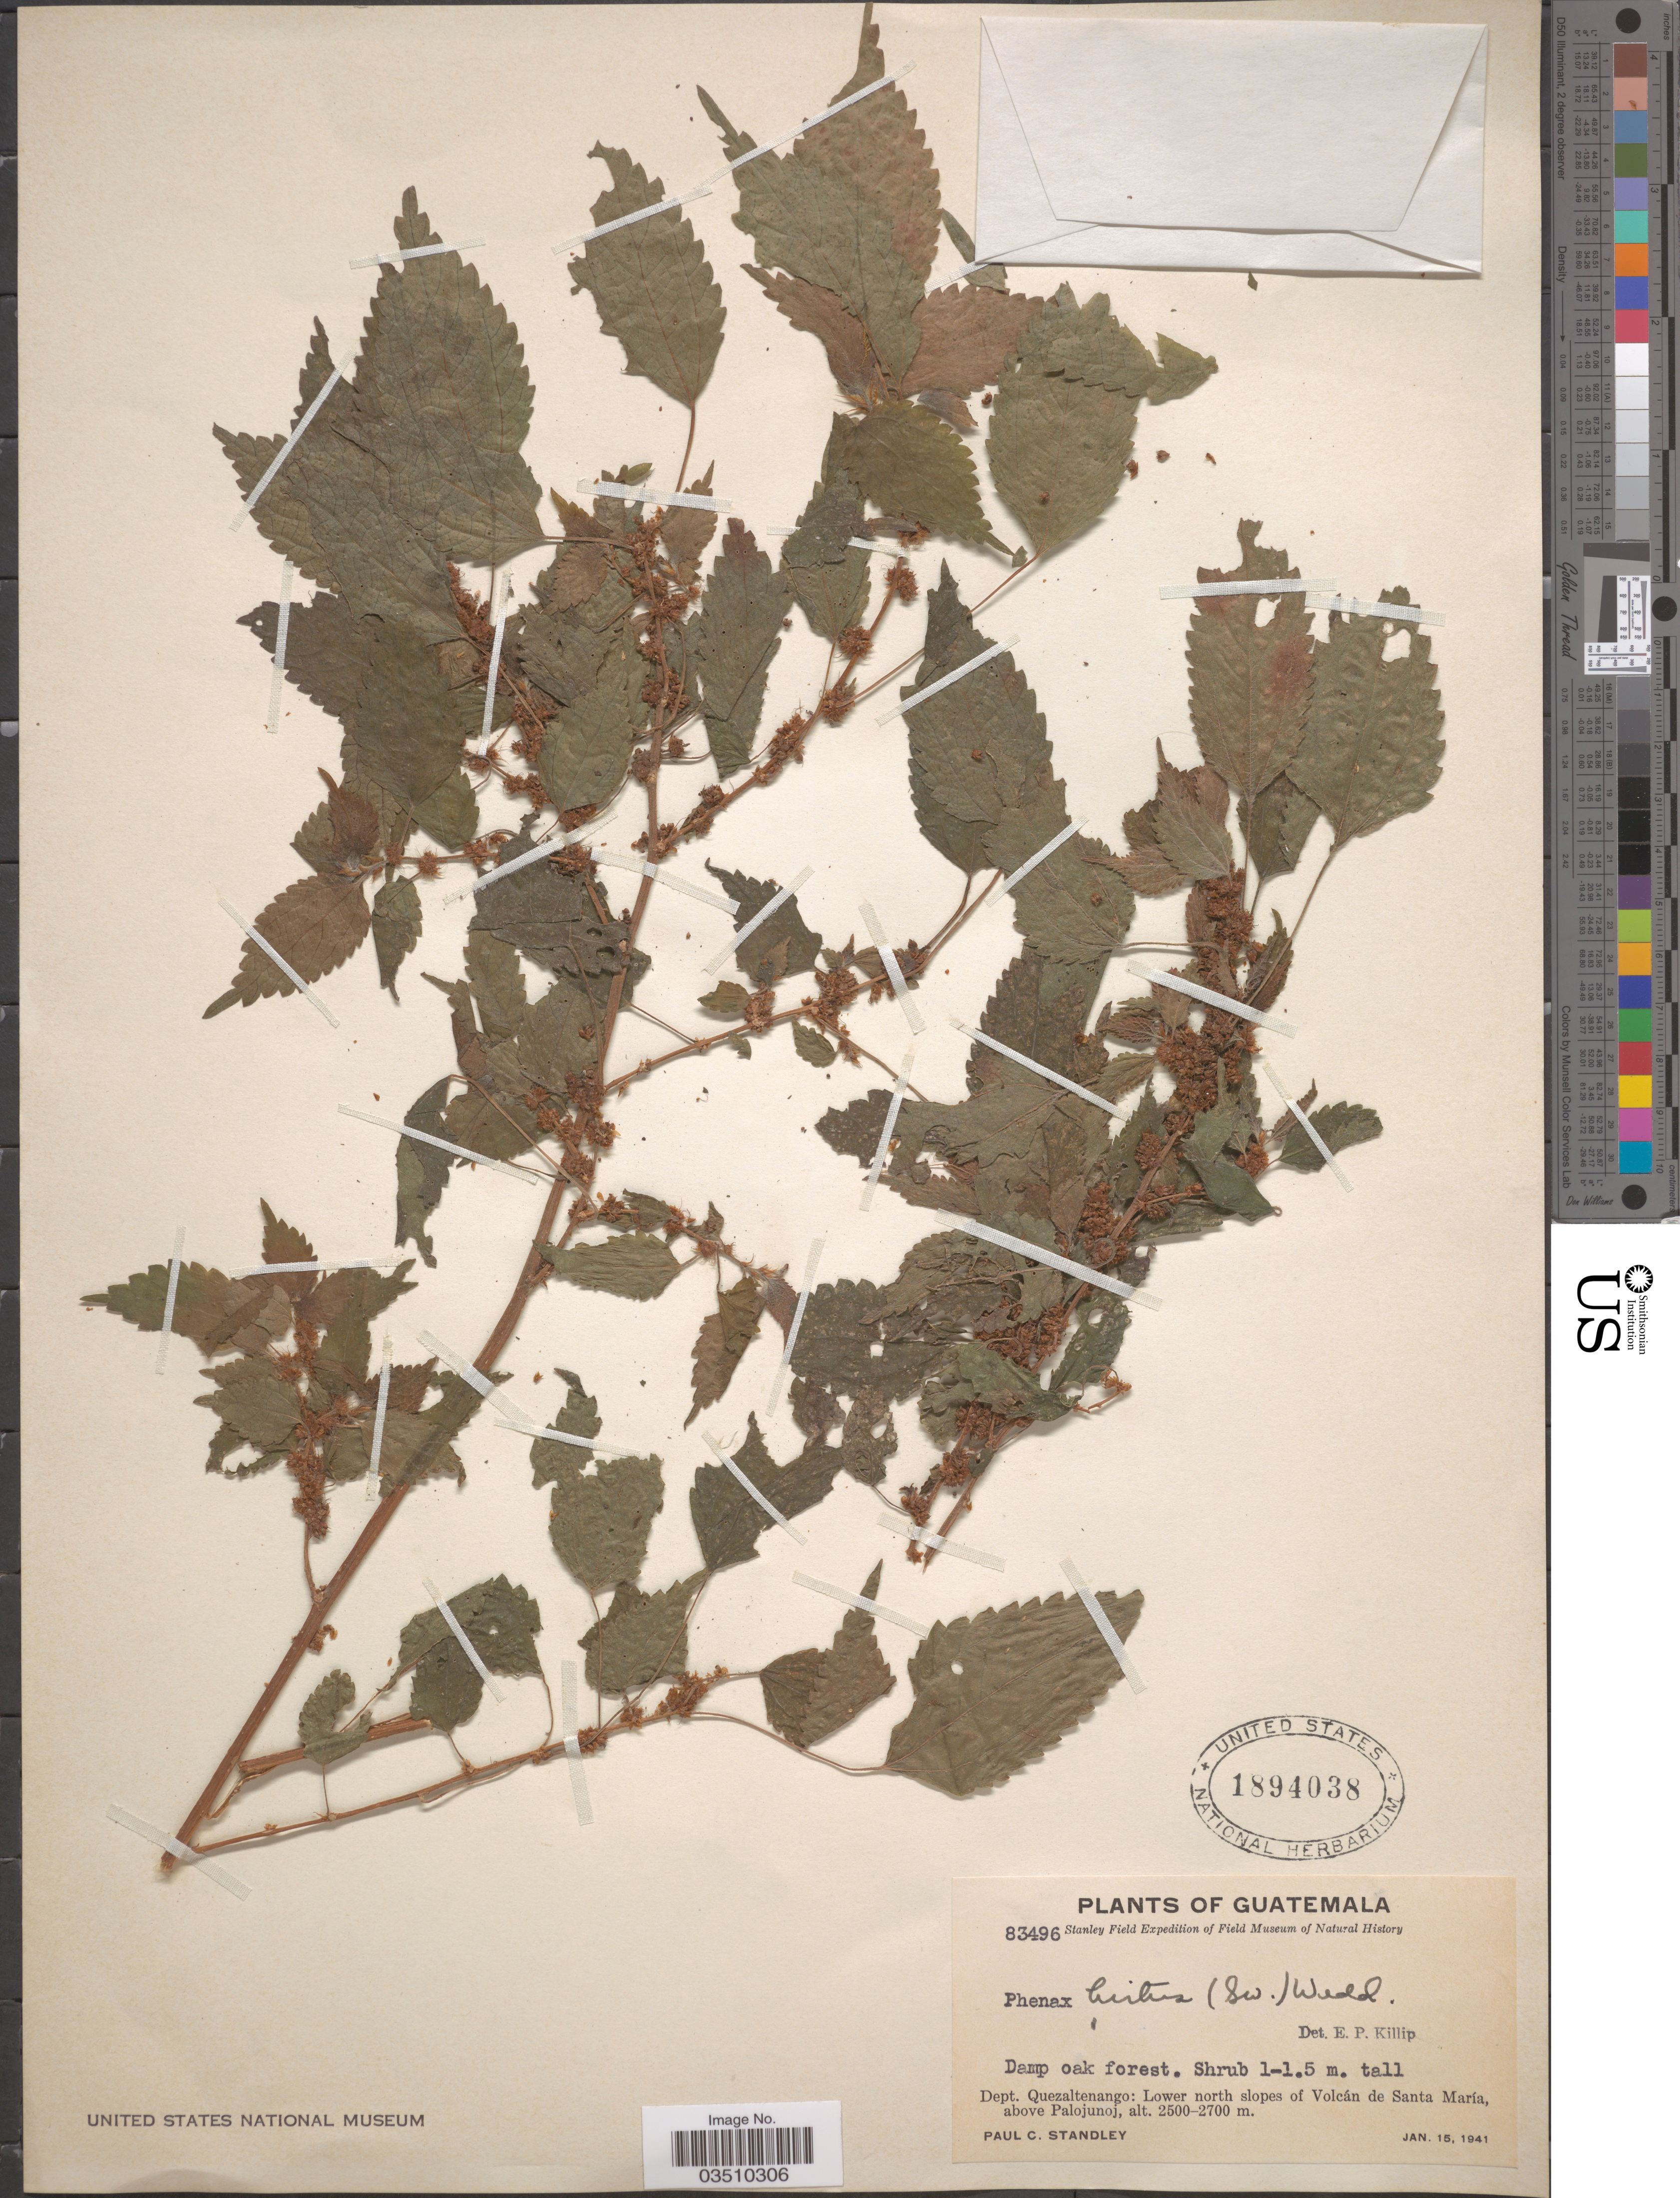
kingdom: Plantae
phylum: Tracheophyta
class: Magnoliopsida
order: Rosales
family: Urticaceae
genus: Phenax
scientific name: Phenax hirtus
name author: (Sw.) Wedd.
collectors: P. C. Standley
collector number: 83496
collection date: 1941-01-15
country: Guatemala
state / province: Quetzaltenango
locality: Dept. Quezaltenango: Lower north slopes of Volcán de Santa María, above Palojunoj.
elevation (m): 2500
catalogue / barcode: US 1894038